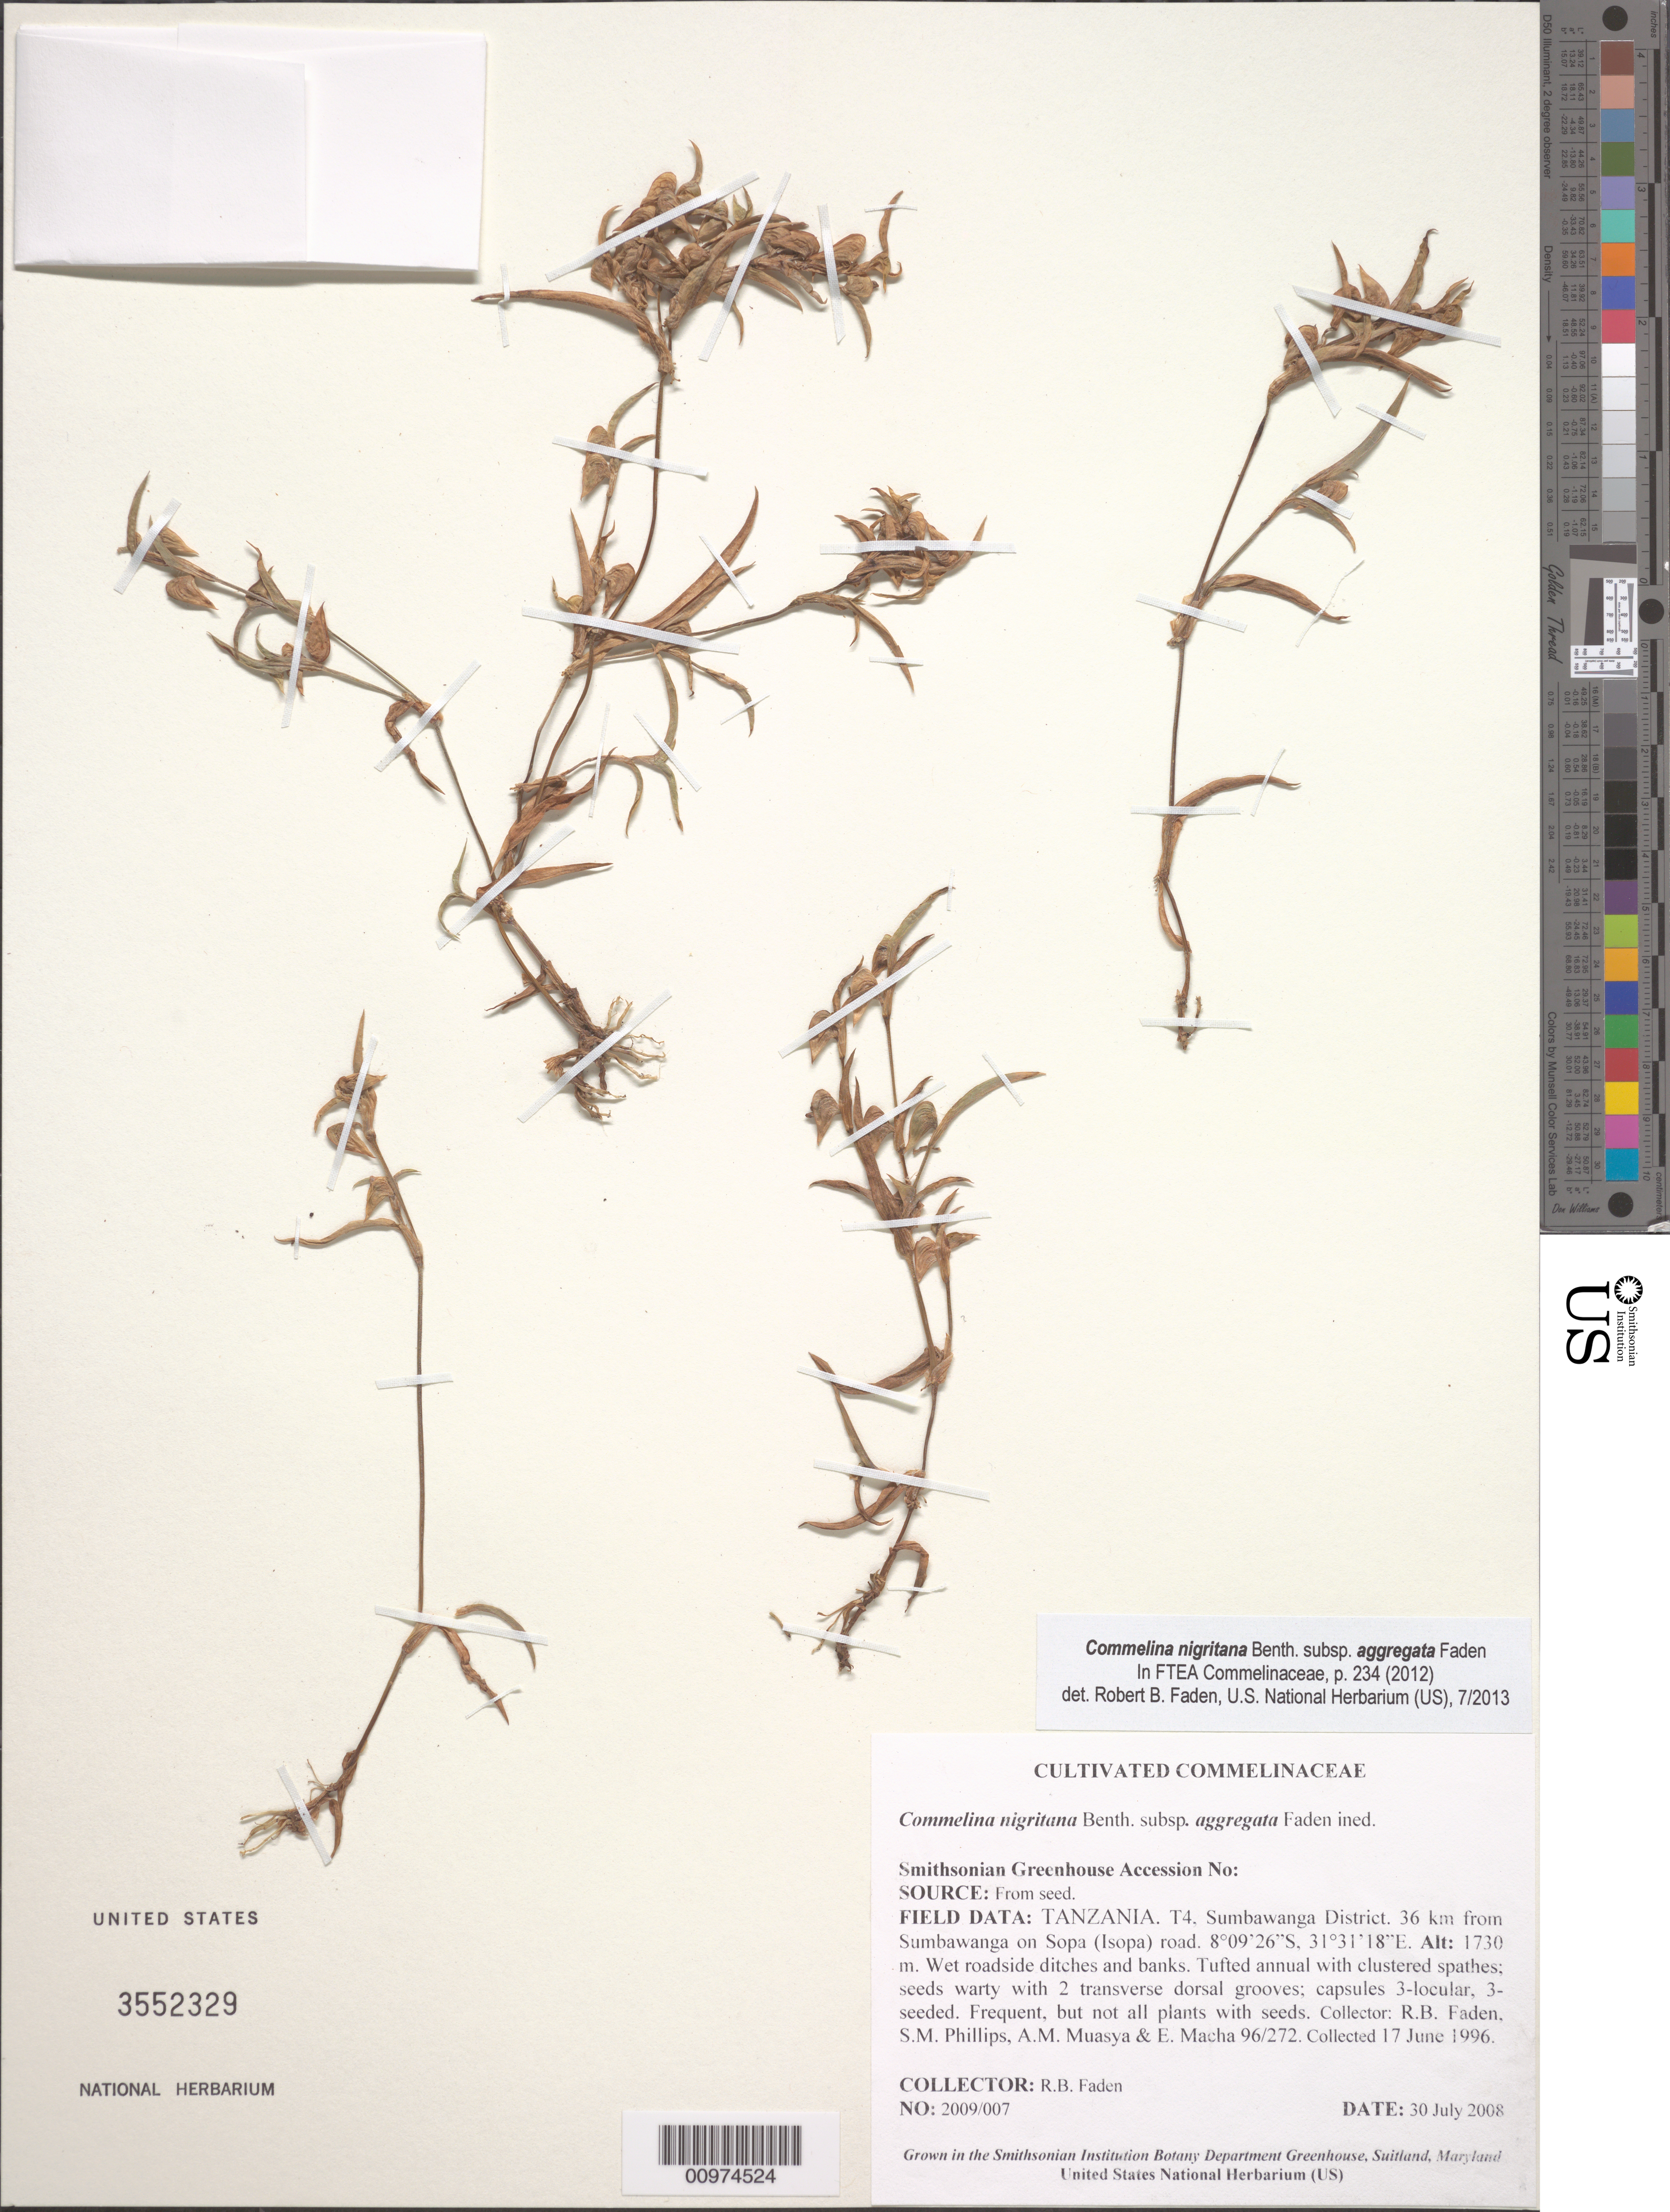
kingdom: Plantae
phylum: Tracheophyta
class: Liliopsida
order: Commelinales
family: Commelinaceae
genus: Commelina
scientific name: Commelina nigritana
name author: Benth.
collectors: R. B. Faden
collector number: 2009/007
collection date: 2008-07-30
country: Tanzania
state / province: Rukwa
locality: Sumbawanga District, T4, 36 km from Sumbawanga on Sopa (Isopa) road.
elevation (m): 1730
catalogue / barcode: US 3552329